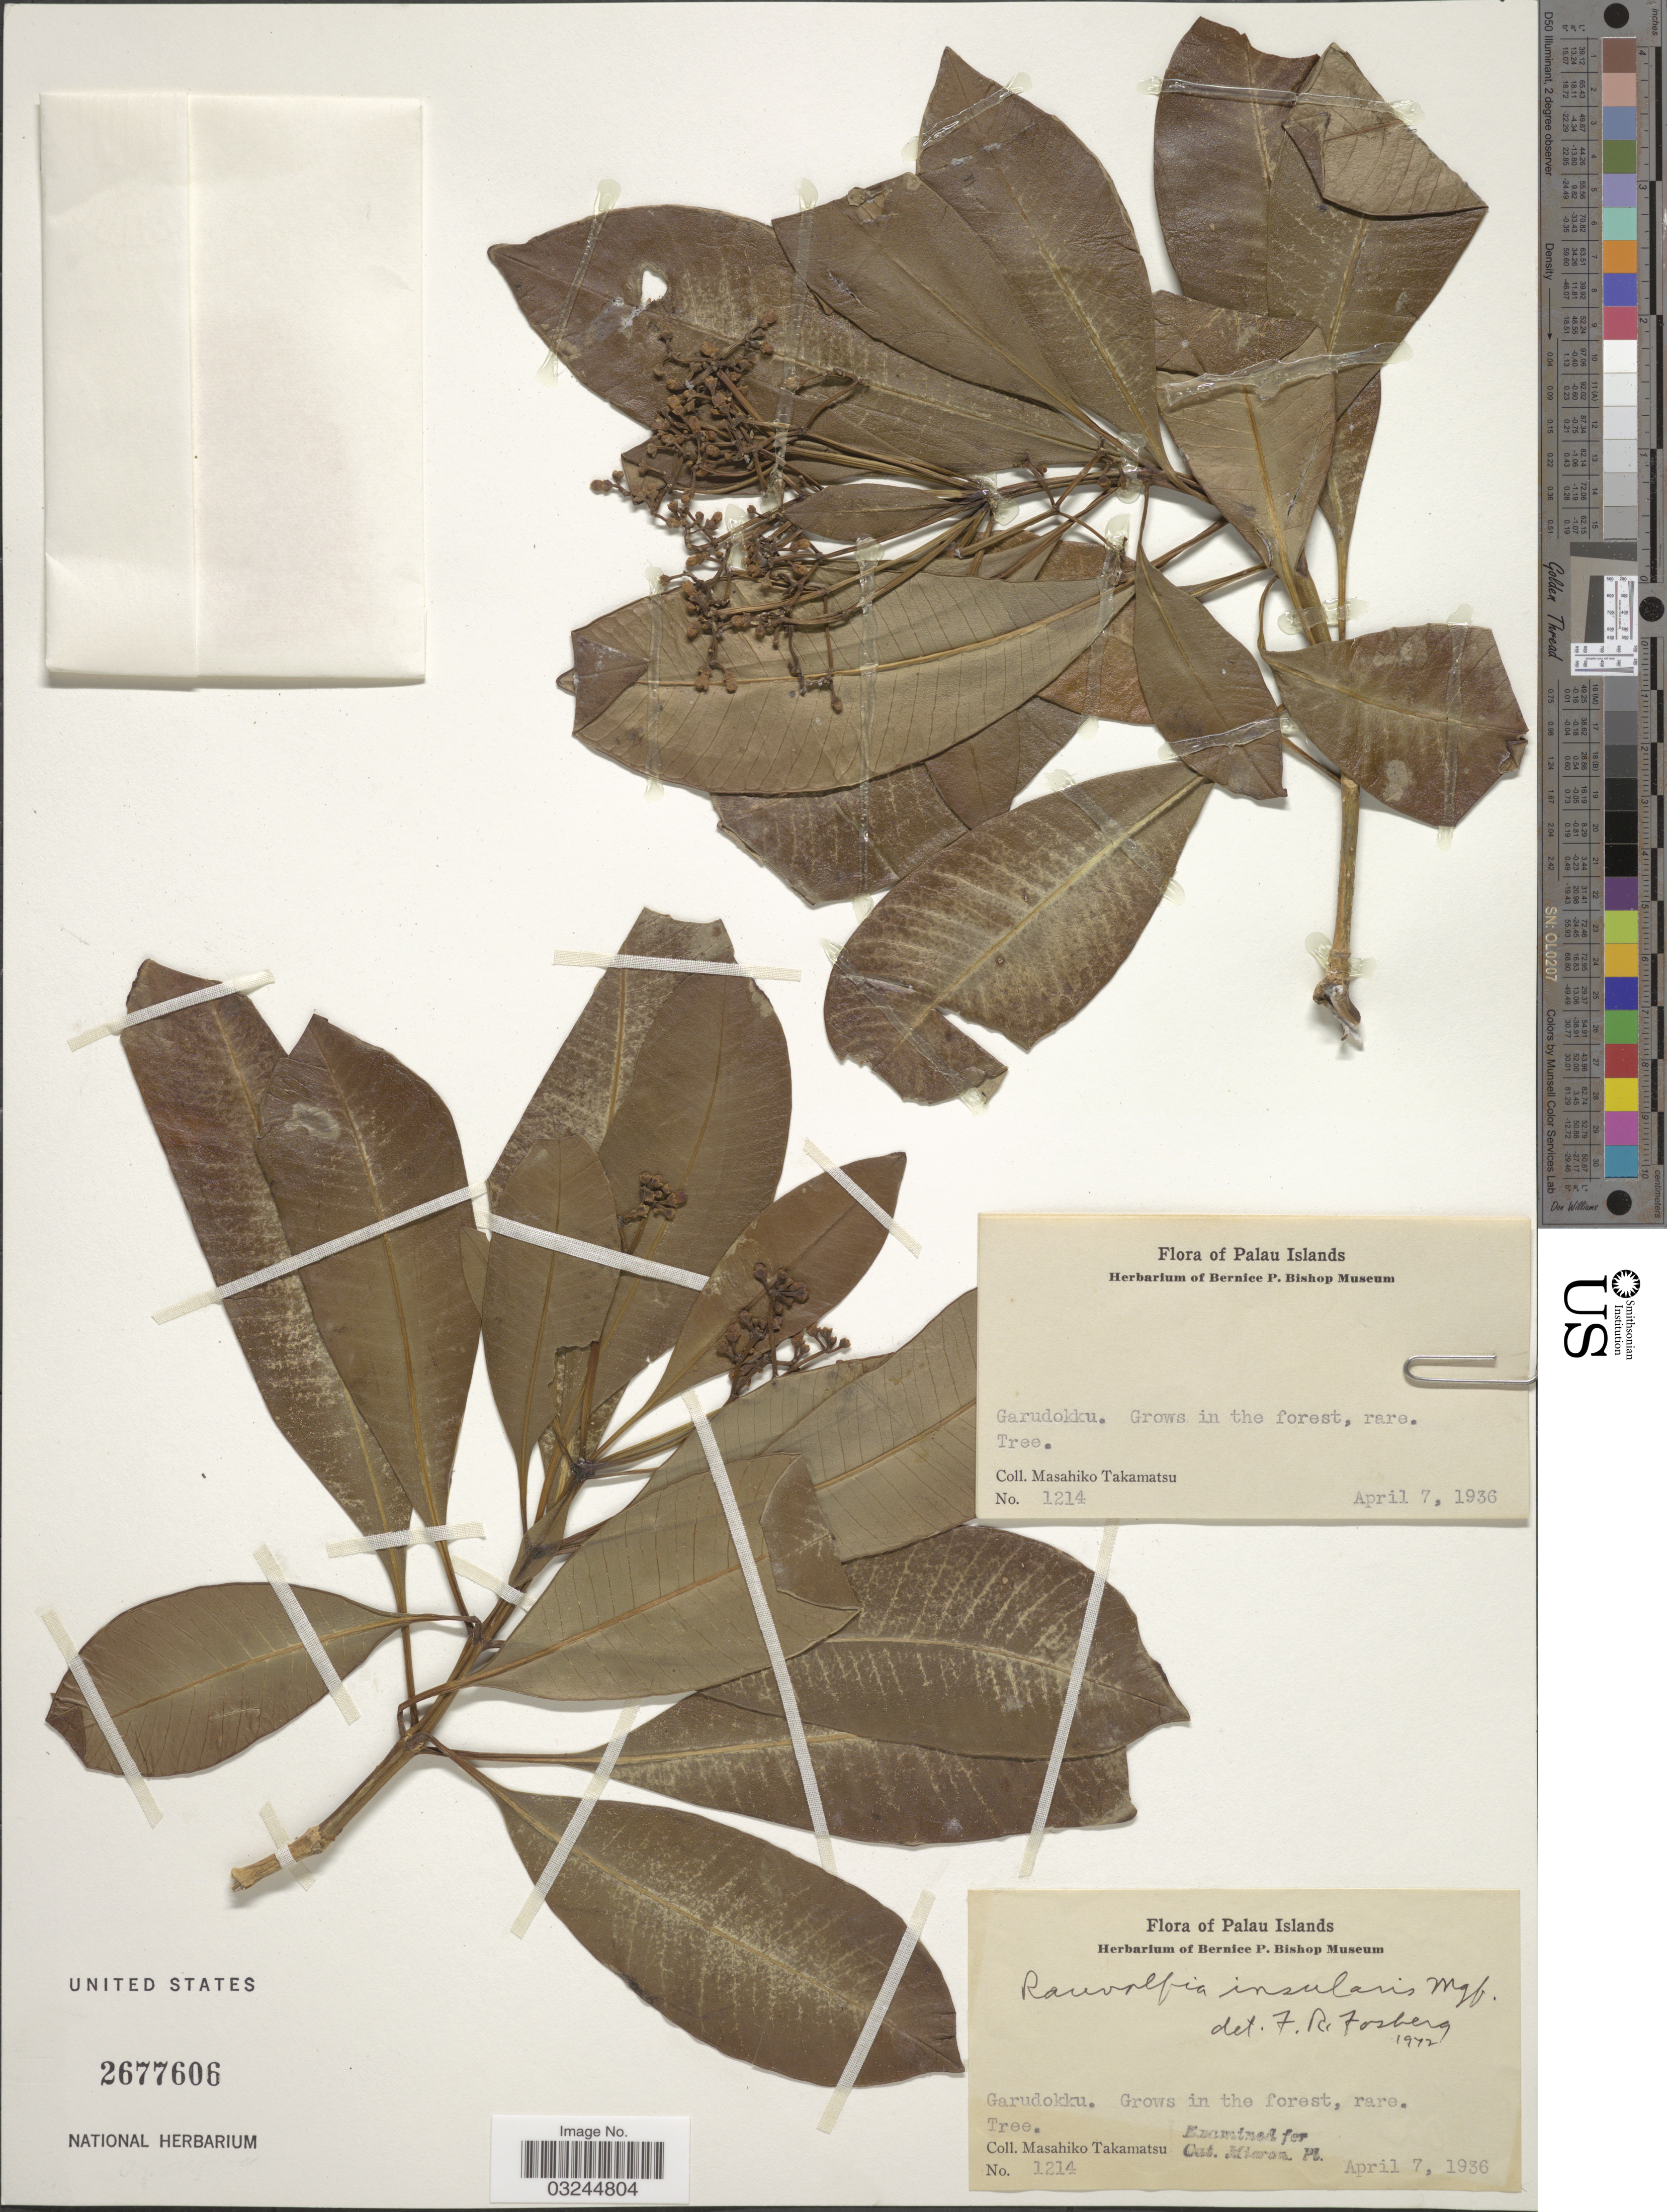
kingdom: Plantae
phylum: Tracheophyta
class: Magnoliopsida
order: Gentianales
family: Apocynaceae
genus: Rauvolfia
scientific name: Rauvolfia insularis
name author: Markgr.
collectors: M. Takamatsu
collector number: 1214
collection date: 1936-04-07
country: Palau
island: Babeldaob [Babelthuap]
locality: Palau Islands. Garudokku.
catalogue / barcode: US 2677606